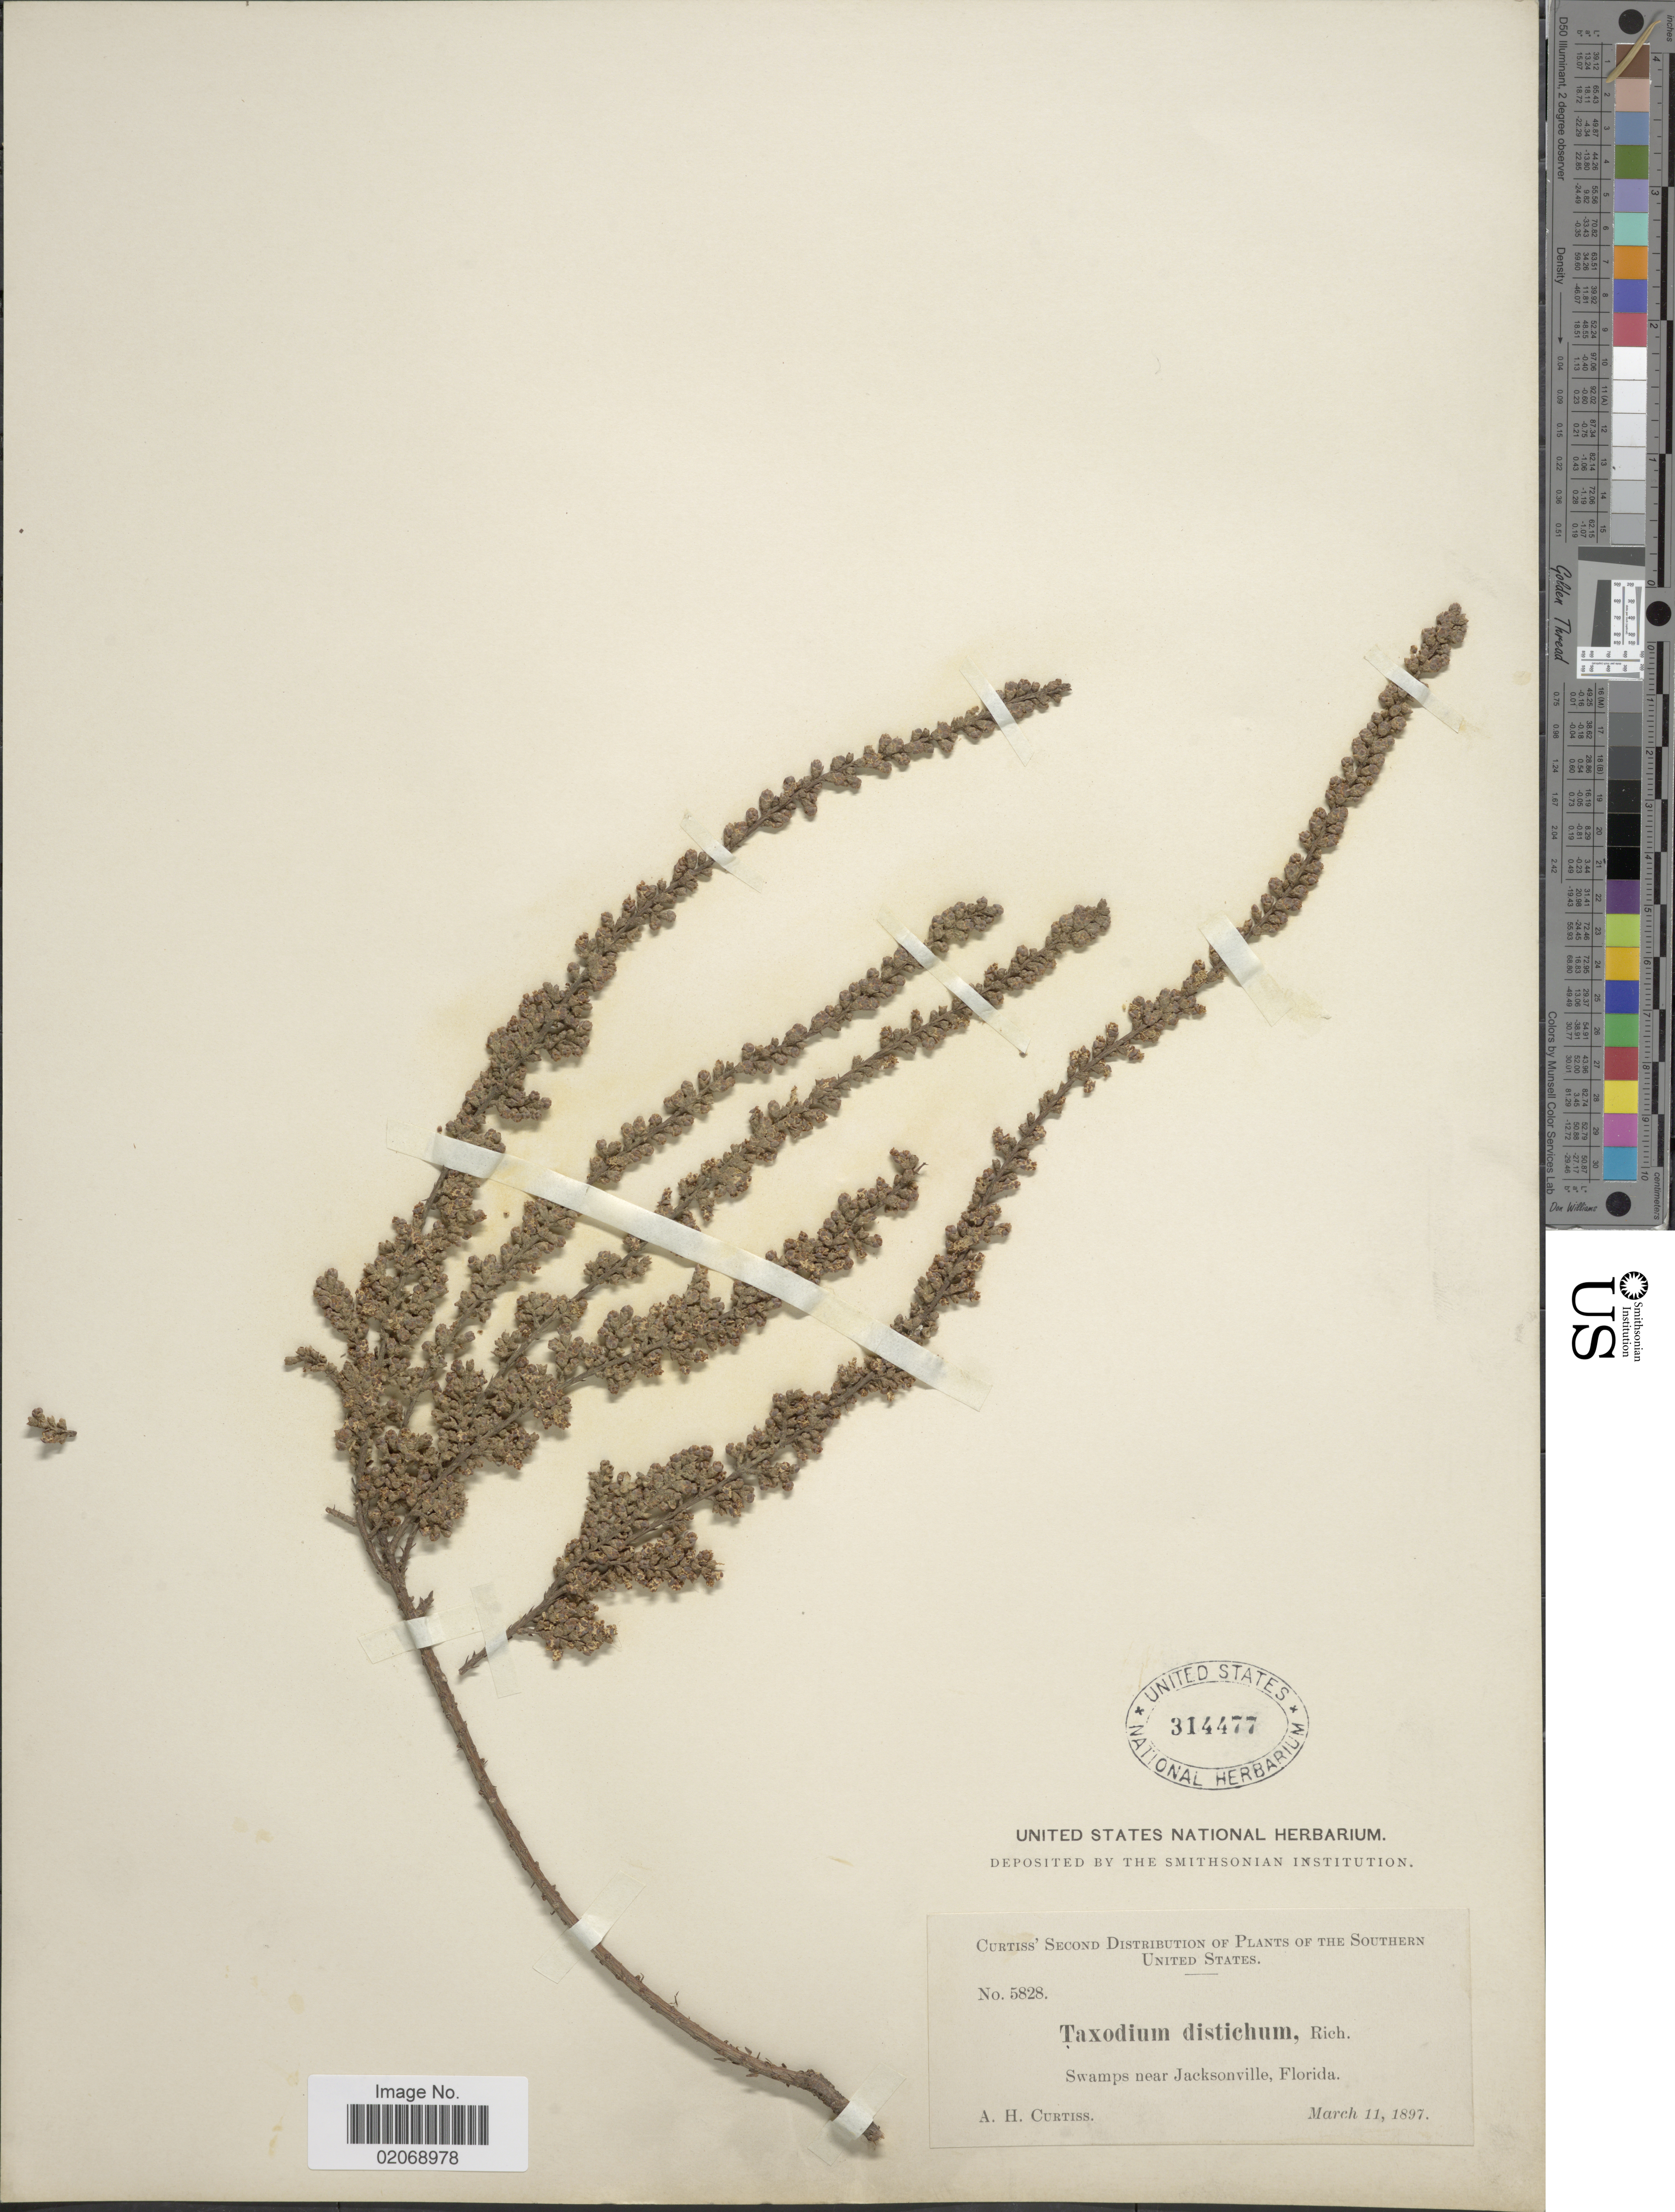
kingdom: Plantae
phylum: Tracheophyta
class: Pinopsida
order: Pinales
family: Cupressaceae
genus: Taxodium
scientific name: Taxodium distichum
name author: (L.) Rich.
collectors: A. H. Curtiss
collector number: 5828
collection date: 1897-03-11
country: United States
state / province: Florida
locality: Near Jacksonville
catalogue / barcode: US 314477